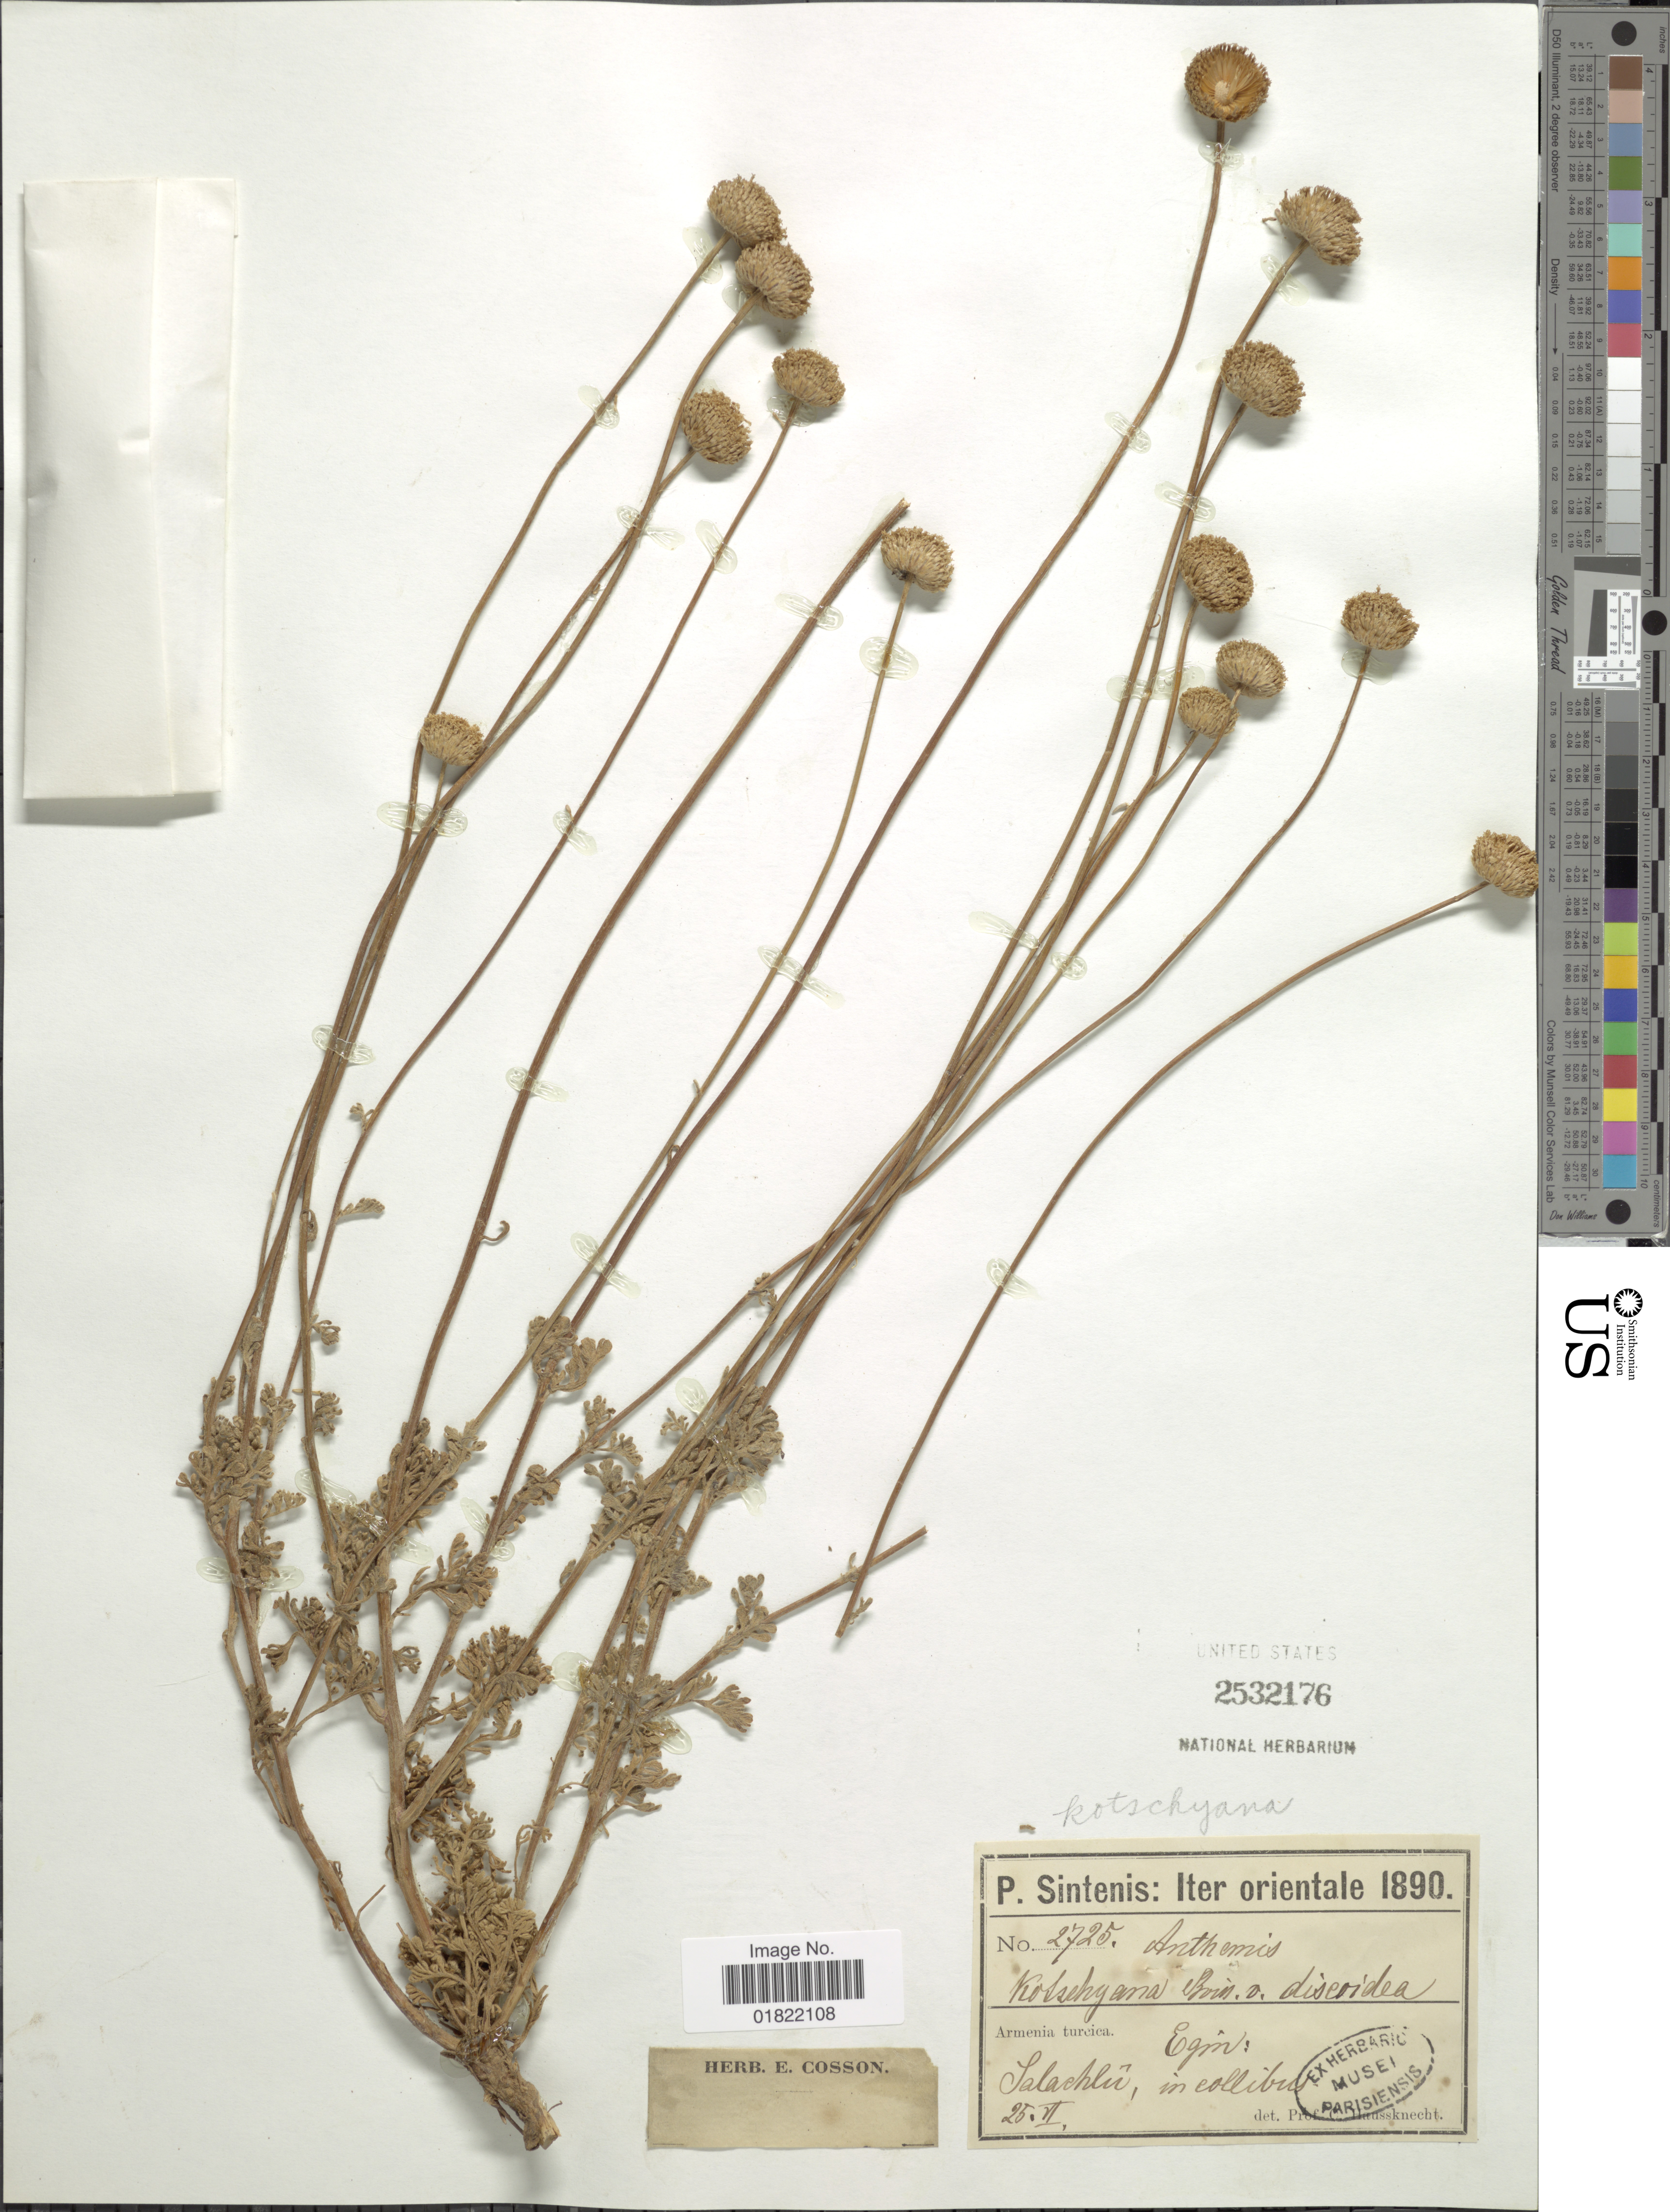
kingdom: Plantae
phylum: Tracheophyta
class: Magnoliopsida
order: Asterales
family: Asteraceae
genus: Anthemis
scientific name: Anthemis kotschiana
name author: Boiss.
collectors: P. Sintenis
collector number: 2725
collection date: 1890-06-25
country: Turkey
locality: Turcuca: Egin: Salachlu, in collibus.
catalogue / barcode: US 2532176